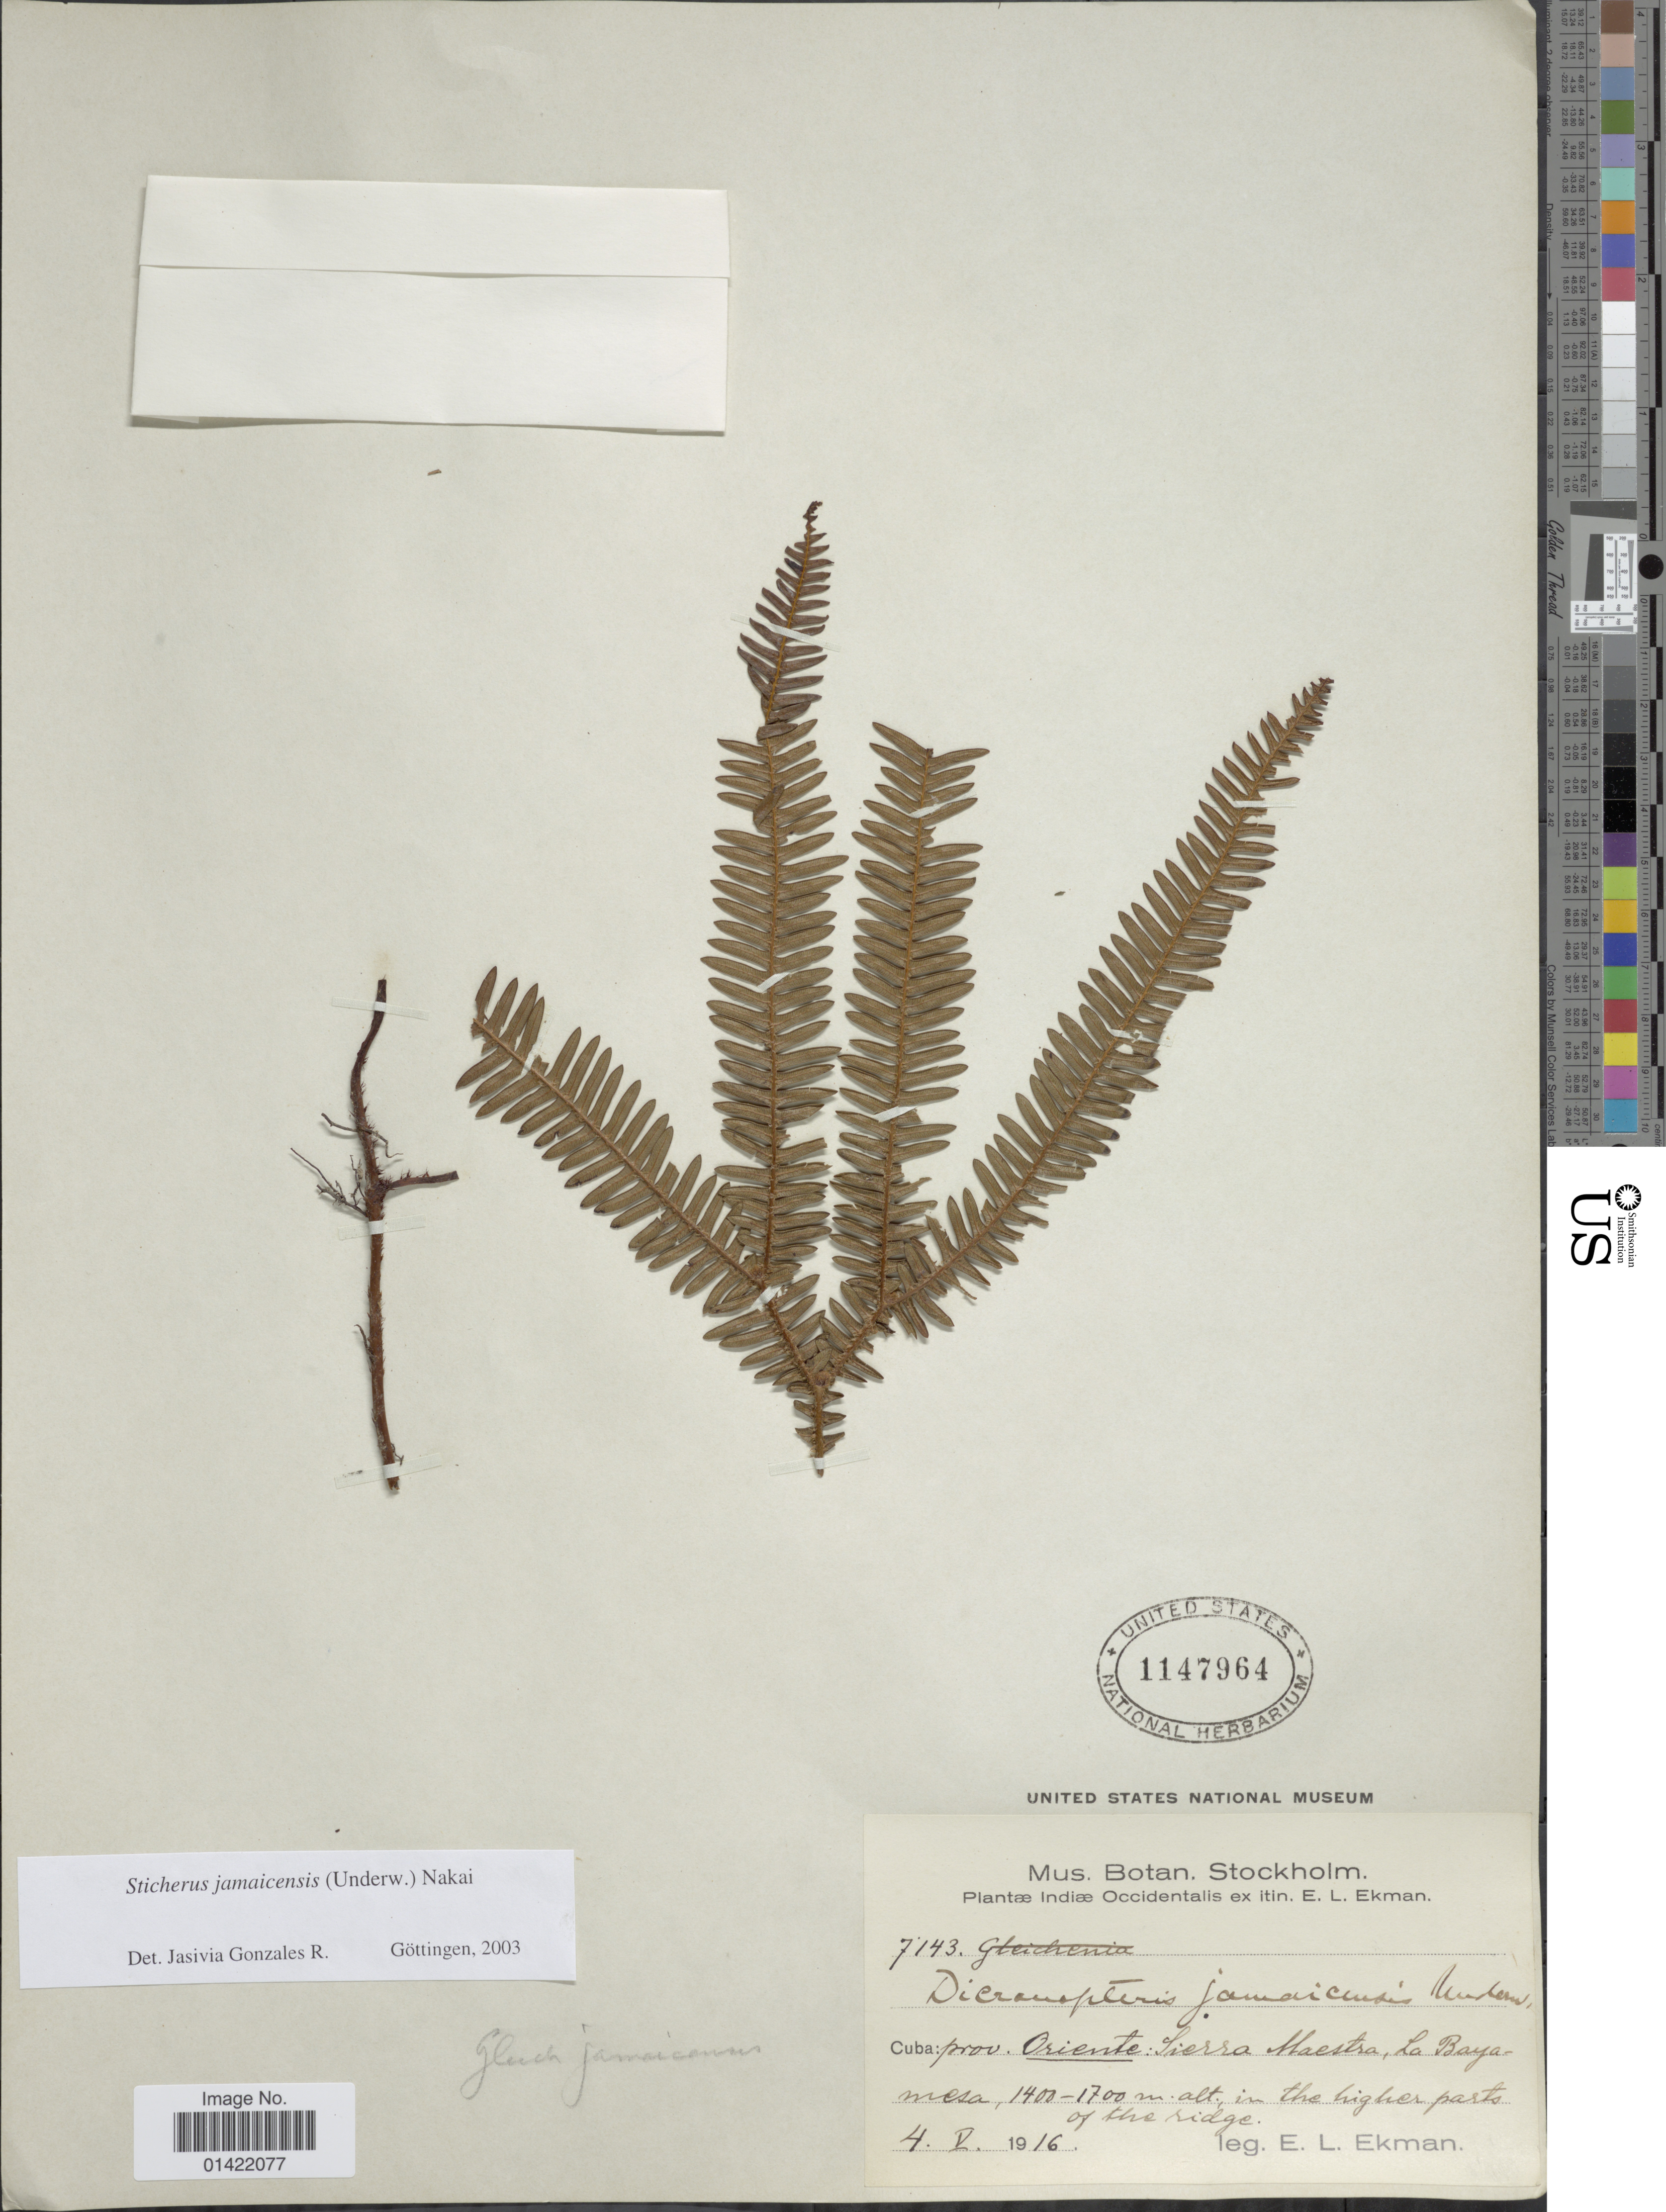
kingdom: Plantae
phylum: Tracheophyta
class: Polypodiopsida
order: Gleicheniales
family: Gleicheniaceae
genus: Sticherus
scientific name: Sticherus jamaicensis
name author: (Underw.) Nakai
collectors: E. L. Ekman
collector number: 7143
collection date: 1916-05-04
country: Cuba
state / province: Oriente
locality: Sierra Maestra, La Baya-mesa. In the higher parts of the ridge.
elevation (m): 1400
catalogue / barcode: US 1147964